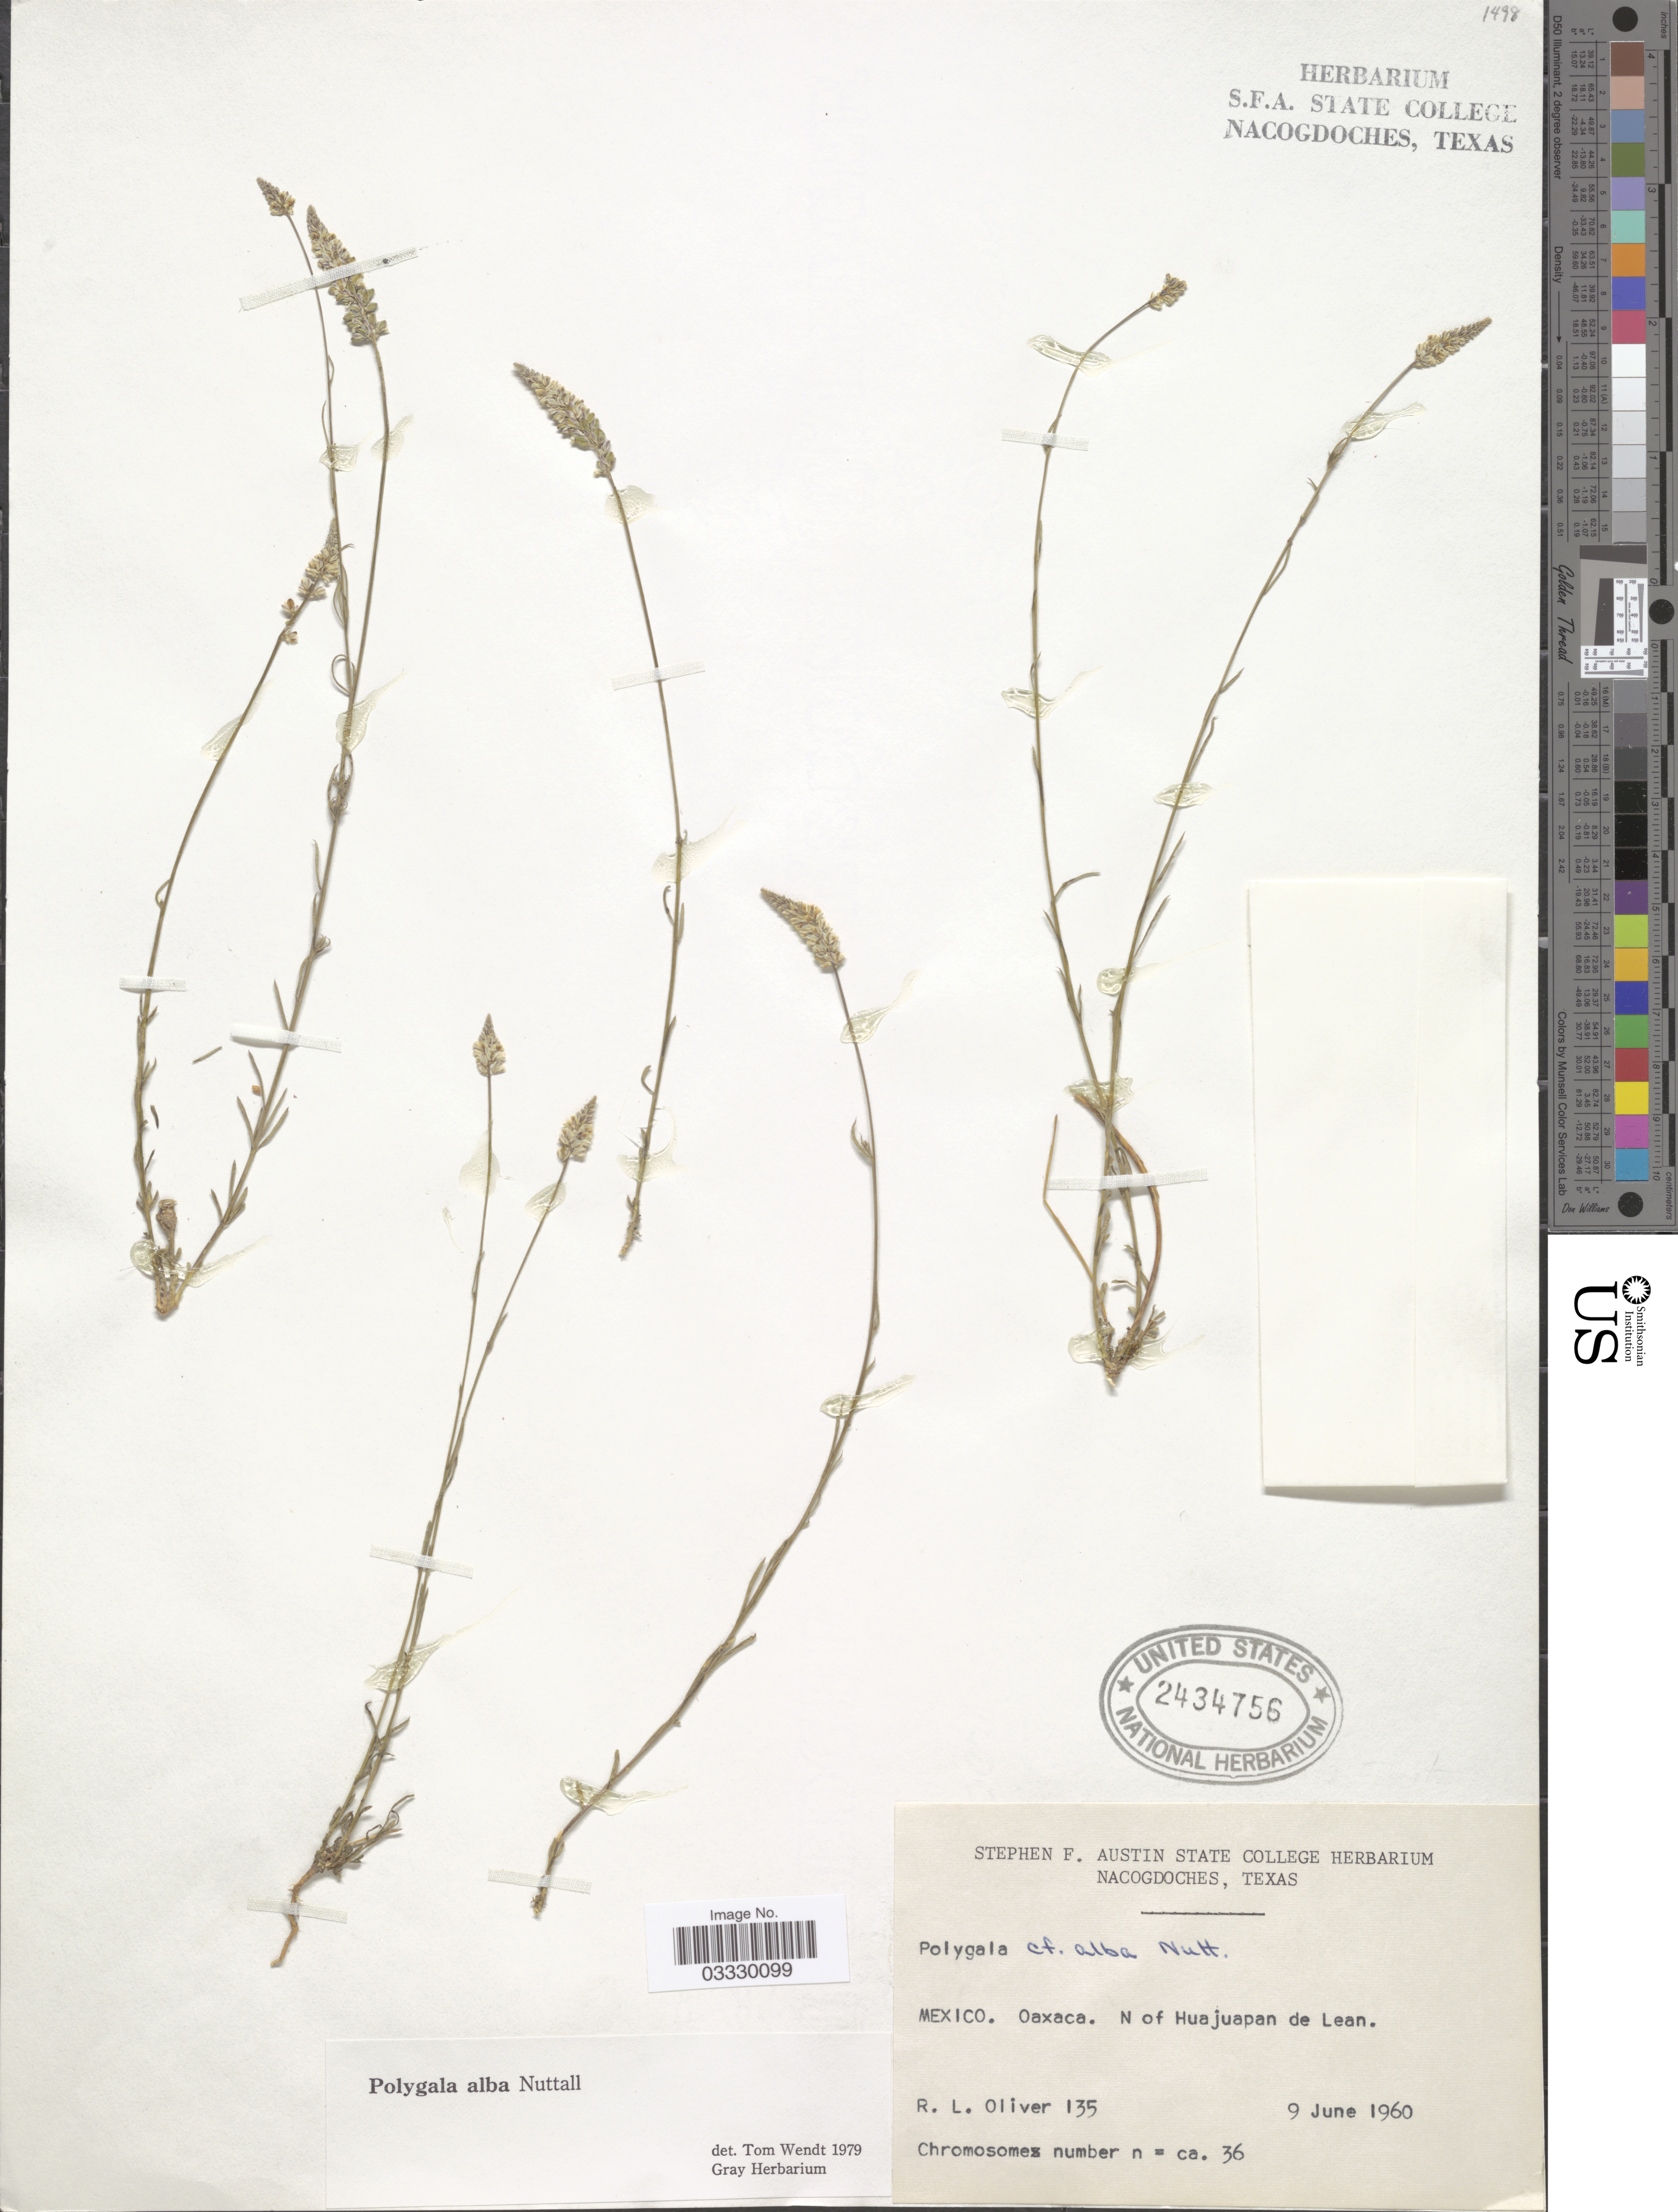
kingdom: Plantae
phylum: Tracheophyta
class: Magnoliopsida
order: Fabales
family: Polygalaceae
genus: Polygala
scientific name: Polygala alba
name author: Nutt.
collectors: R. Oliver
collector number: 135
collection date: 1960-06-09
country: Mexico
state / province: Oaxaca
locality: N of Huajuapan de Lean.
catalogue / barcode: US 2434756